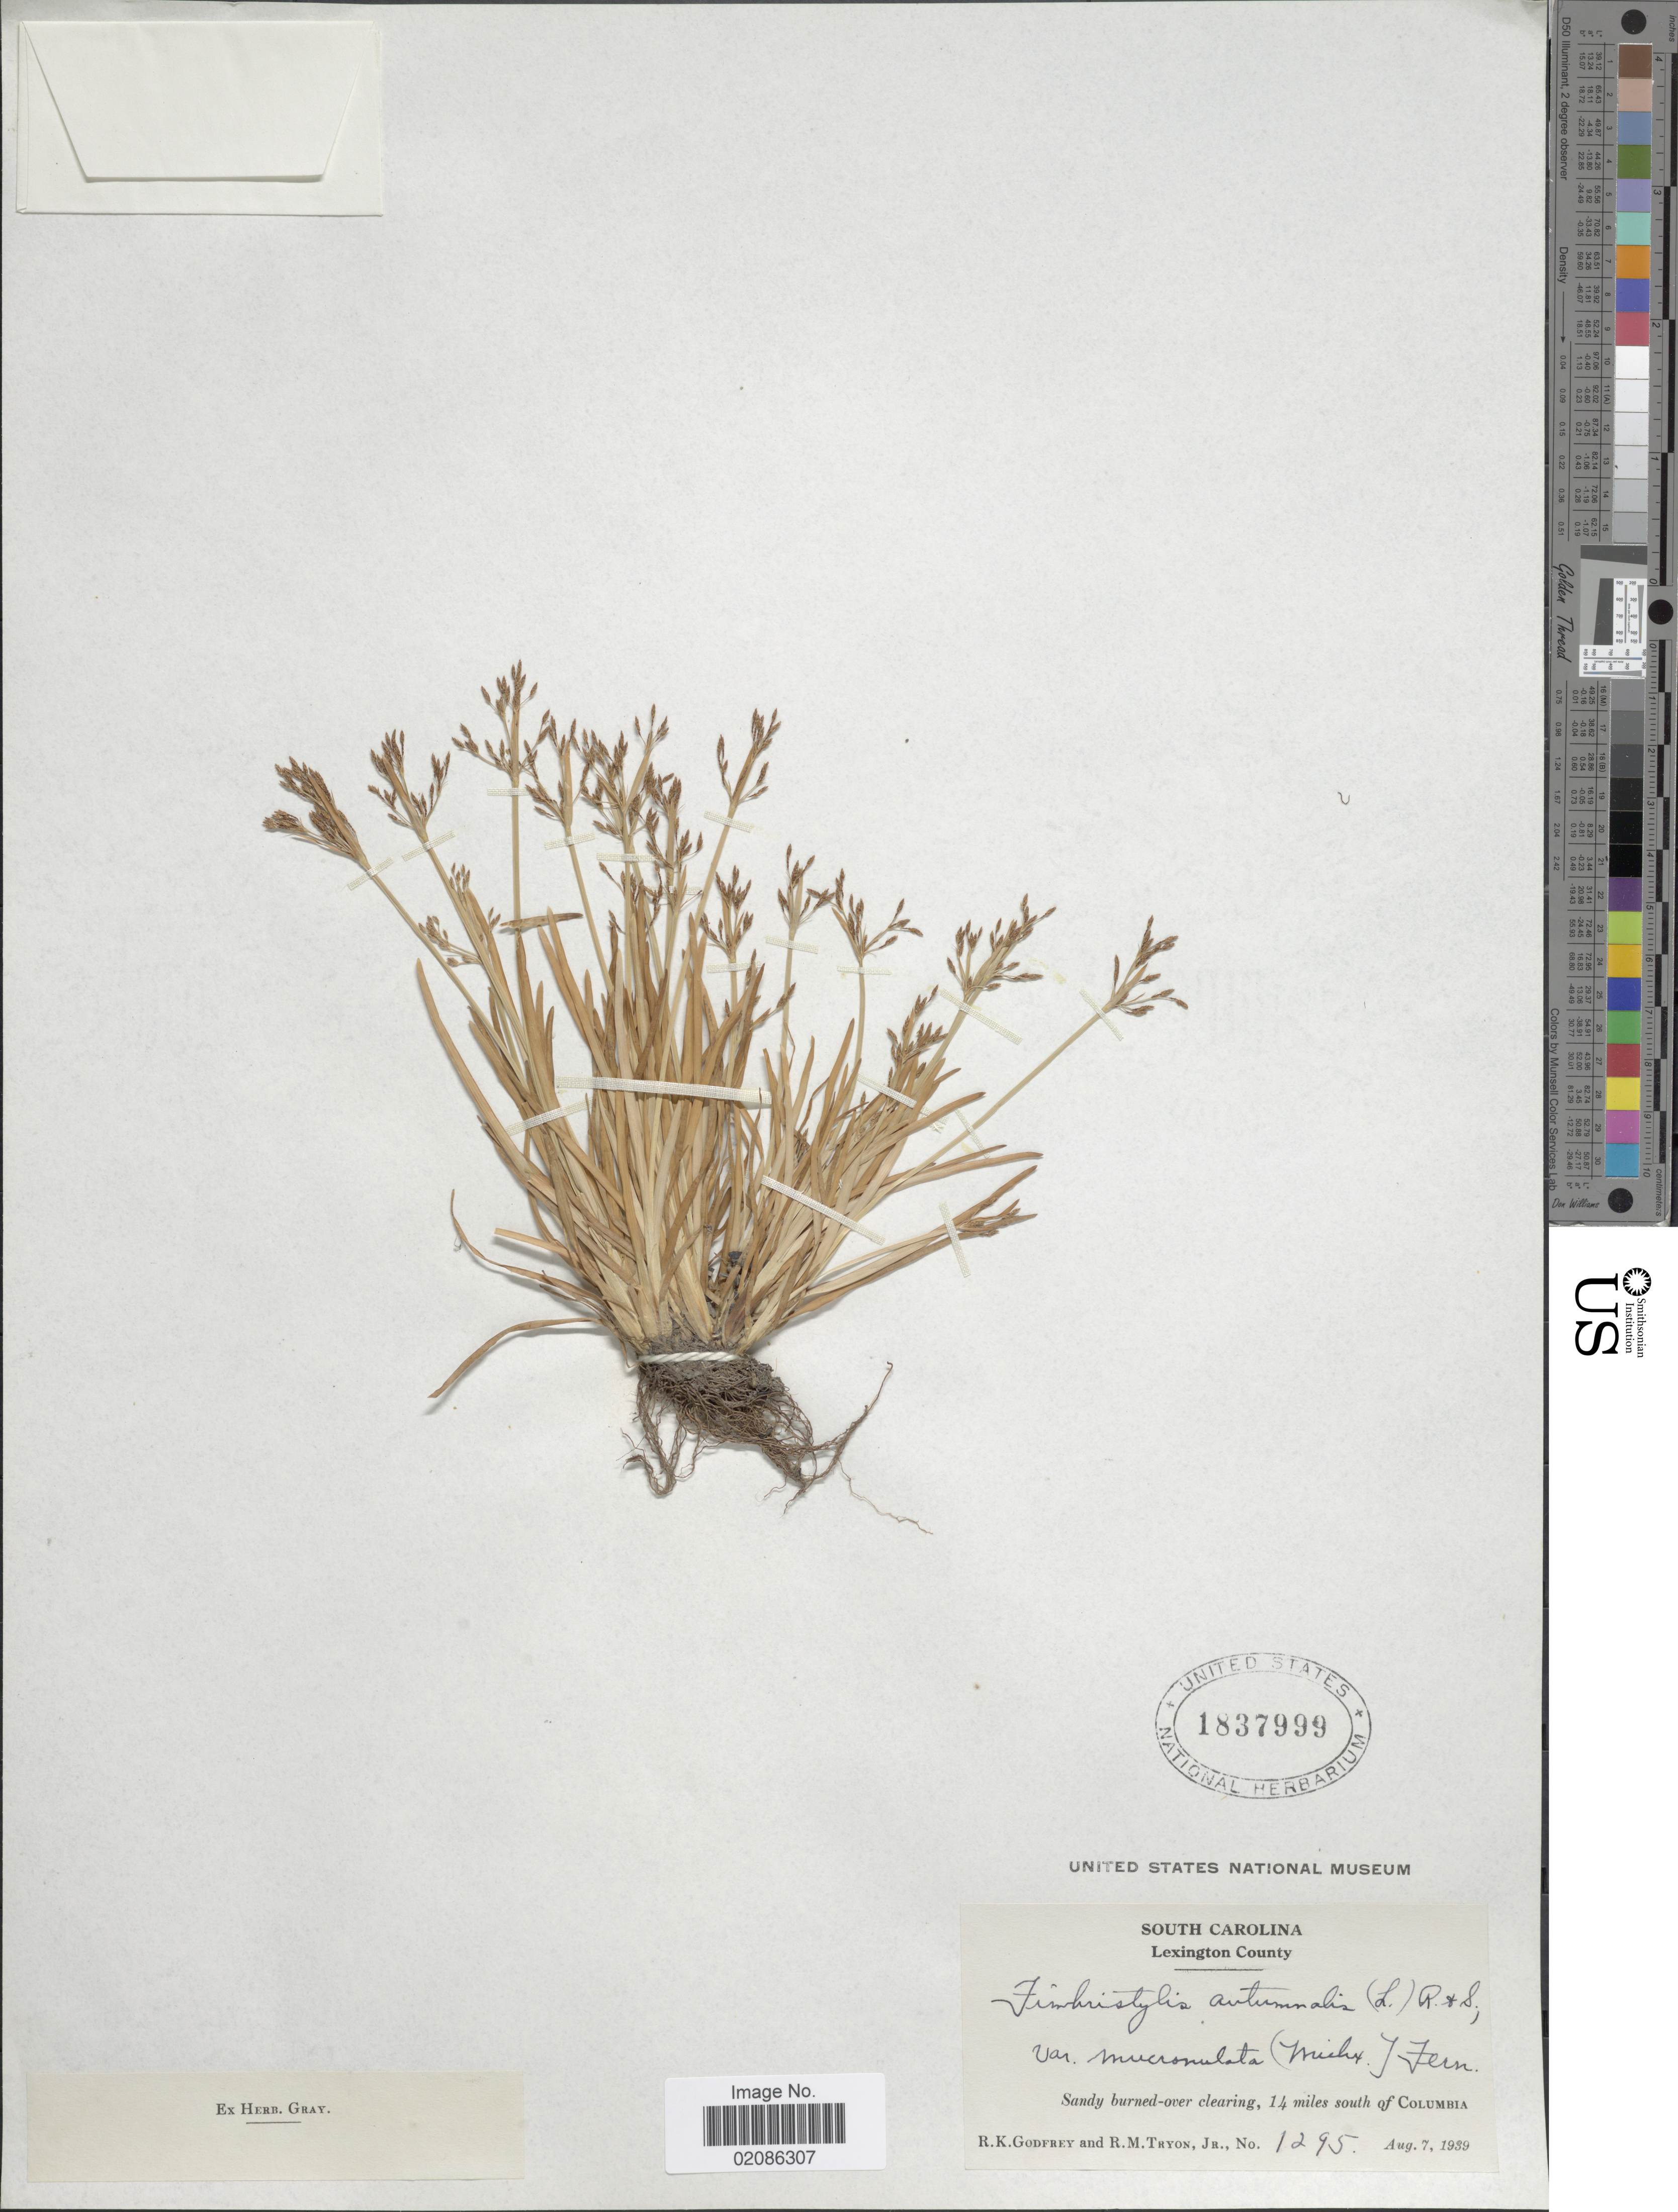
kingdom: Plantae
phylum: Tracheophyta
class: Liliopsida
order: Poales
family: Cyperaceae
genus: Fimbristylis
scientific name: Fimbristylis autumnalis (L.) Roem. & Schult.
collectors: R. K. Godfrey & R. M. Tryon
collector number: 1295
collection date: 1939-08-07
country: United States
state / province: South Carolina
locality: Lexington County, Sandy burned-over clearing, 14 miles south of Columbia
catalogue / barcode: US 1837999